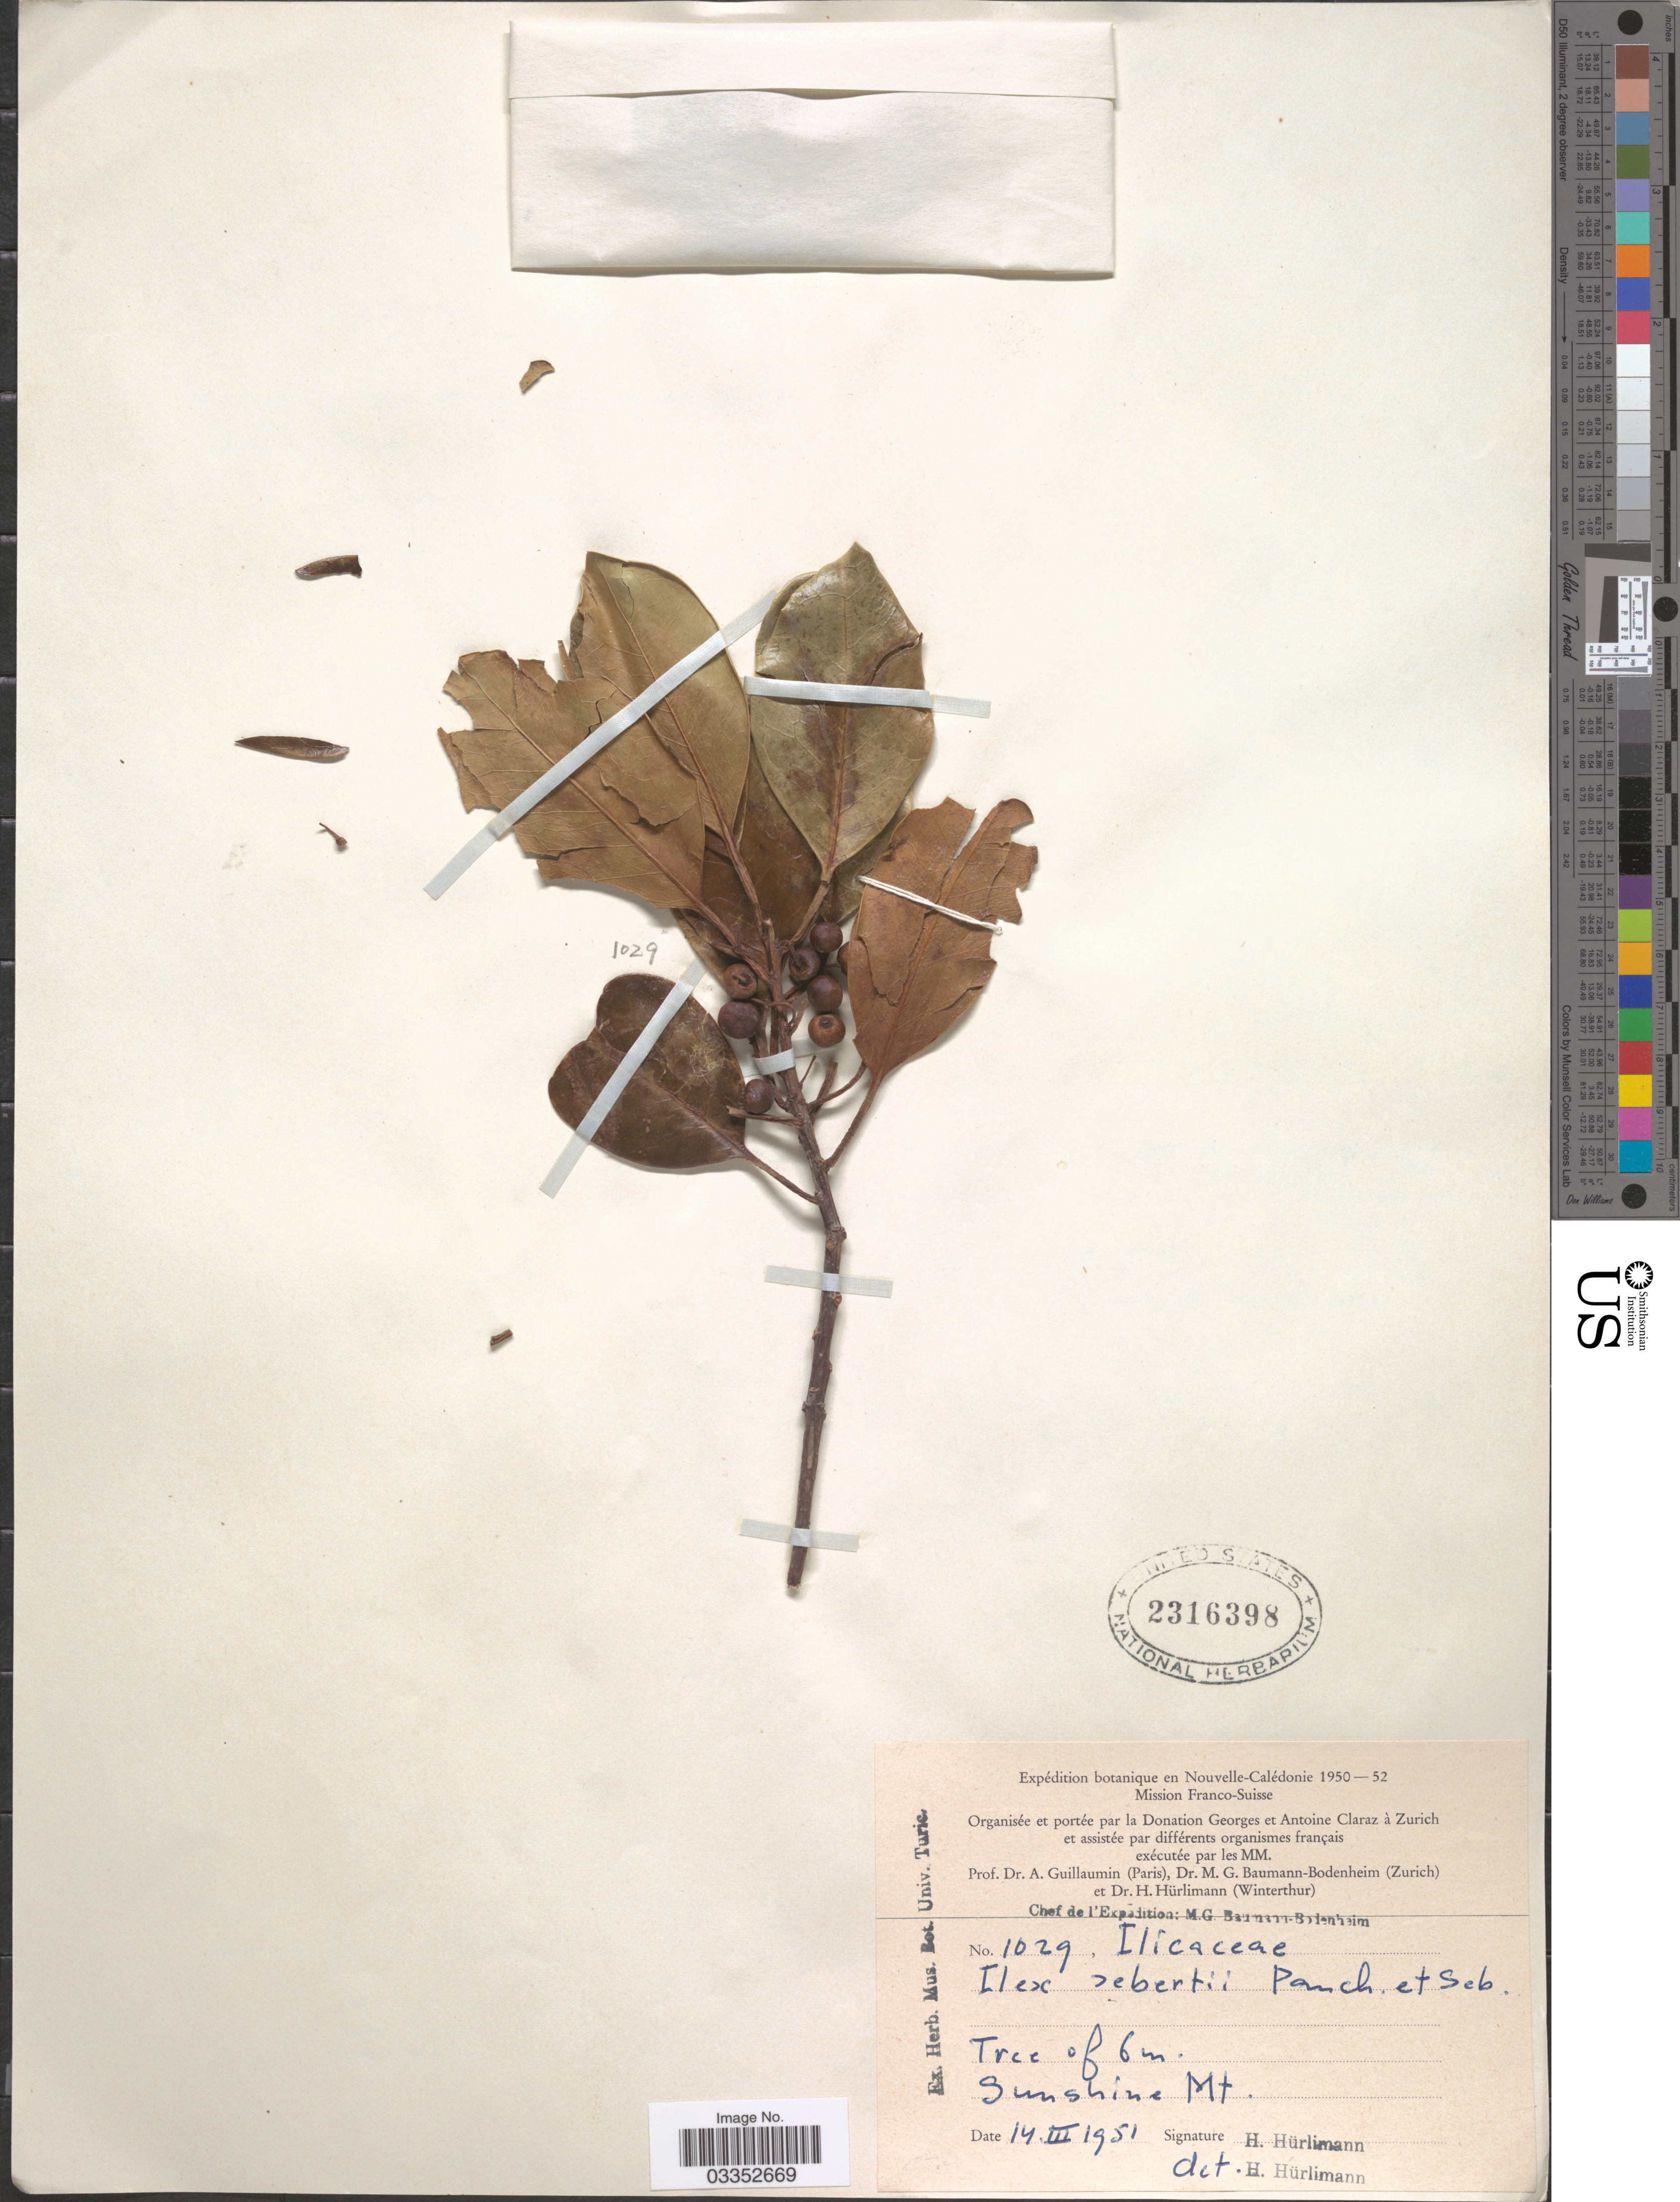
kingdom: Plantae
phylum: Tracheophyta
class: Magnoliopsida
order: Aquifoliales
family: Aquifoliaceae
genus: Ilex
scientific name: Ilex sebertii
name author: Pancher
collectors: H. Hürlimann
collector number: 1029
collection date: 1951-03-14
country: New Caledonia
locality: Nouvelle-Calédonie. Sunshine Mt.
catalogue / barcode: US 2316398